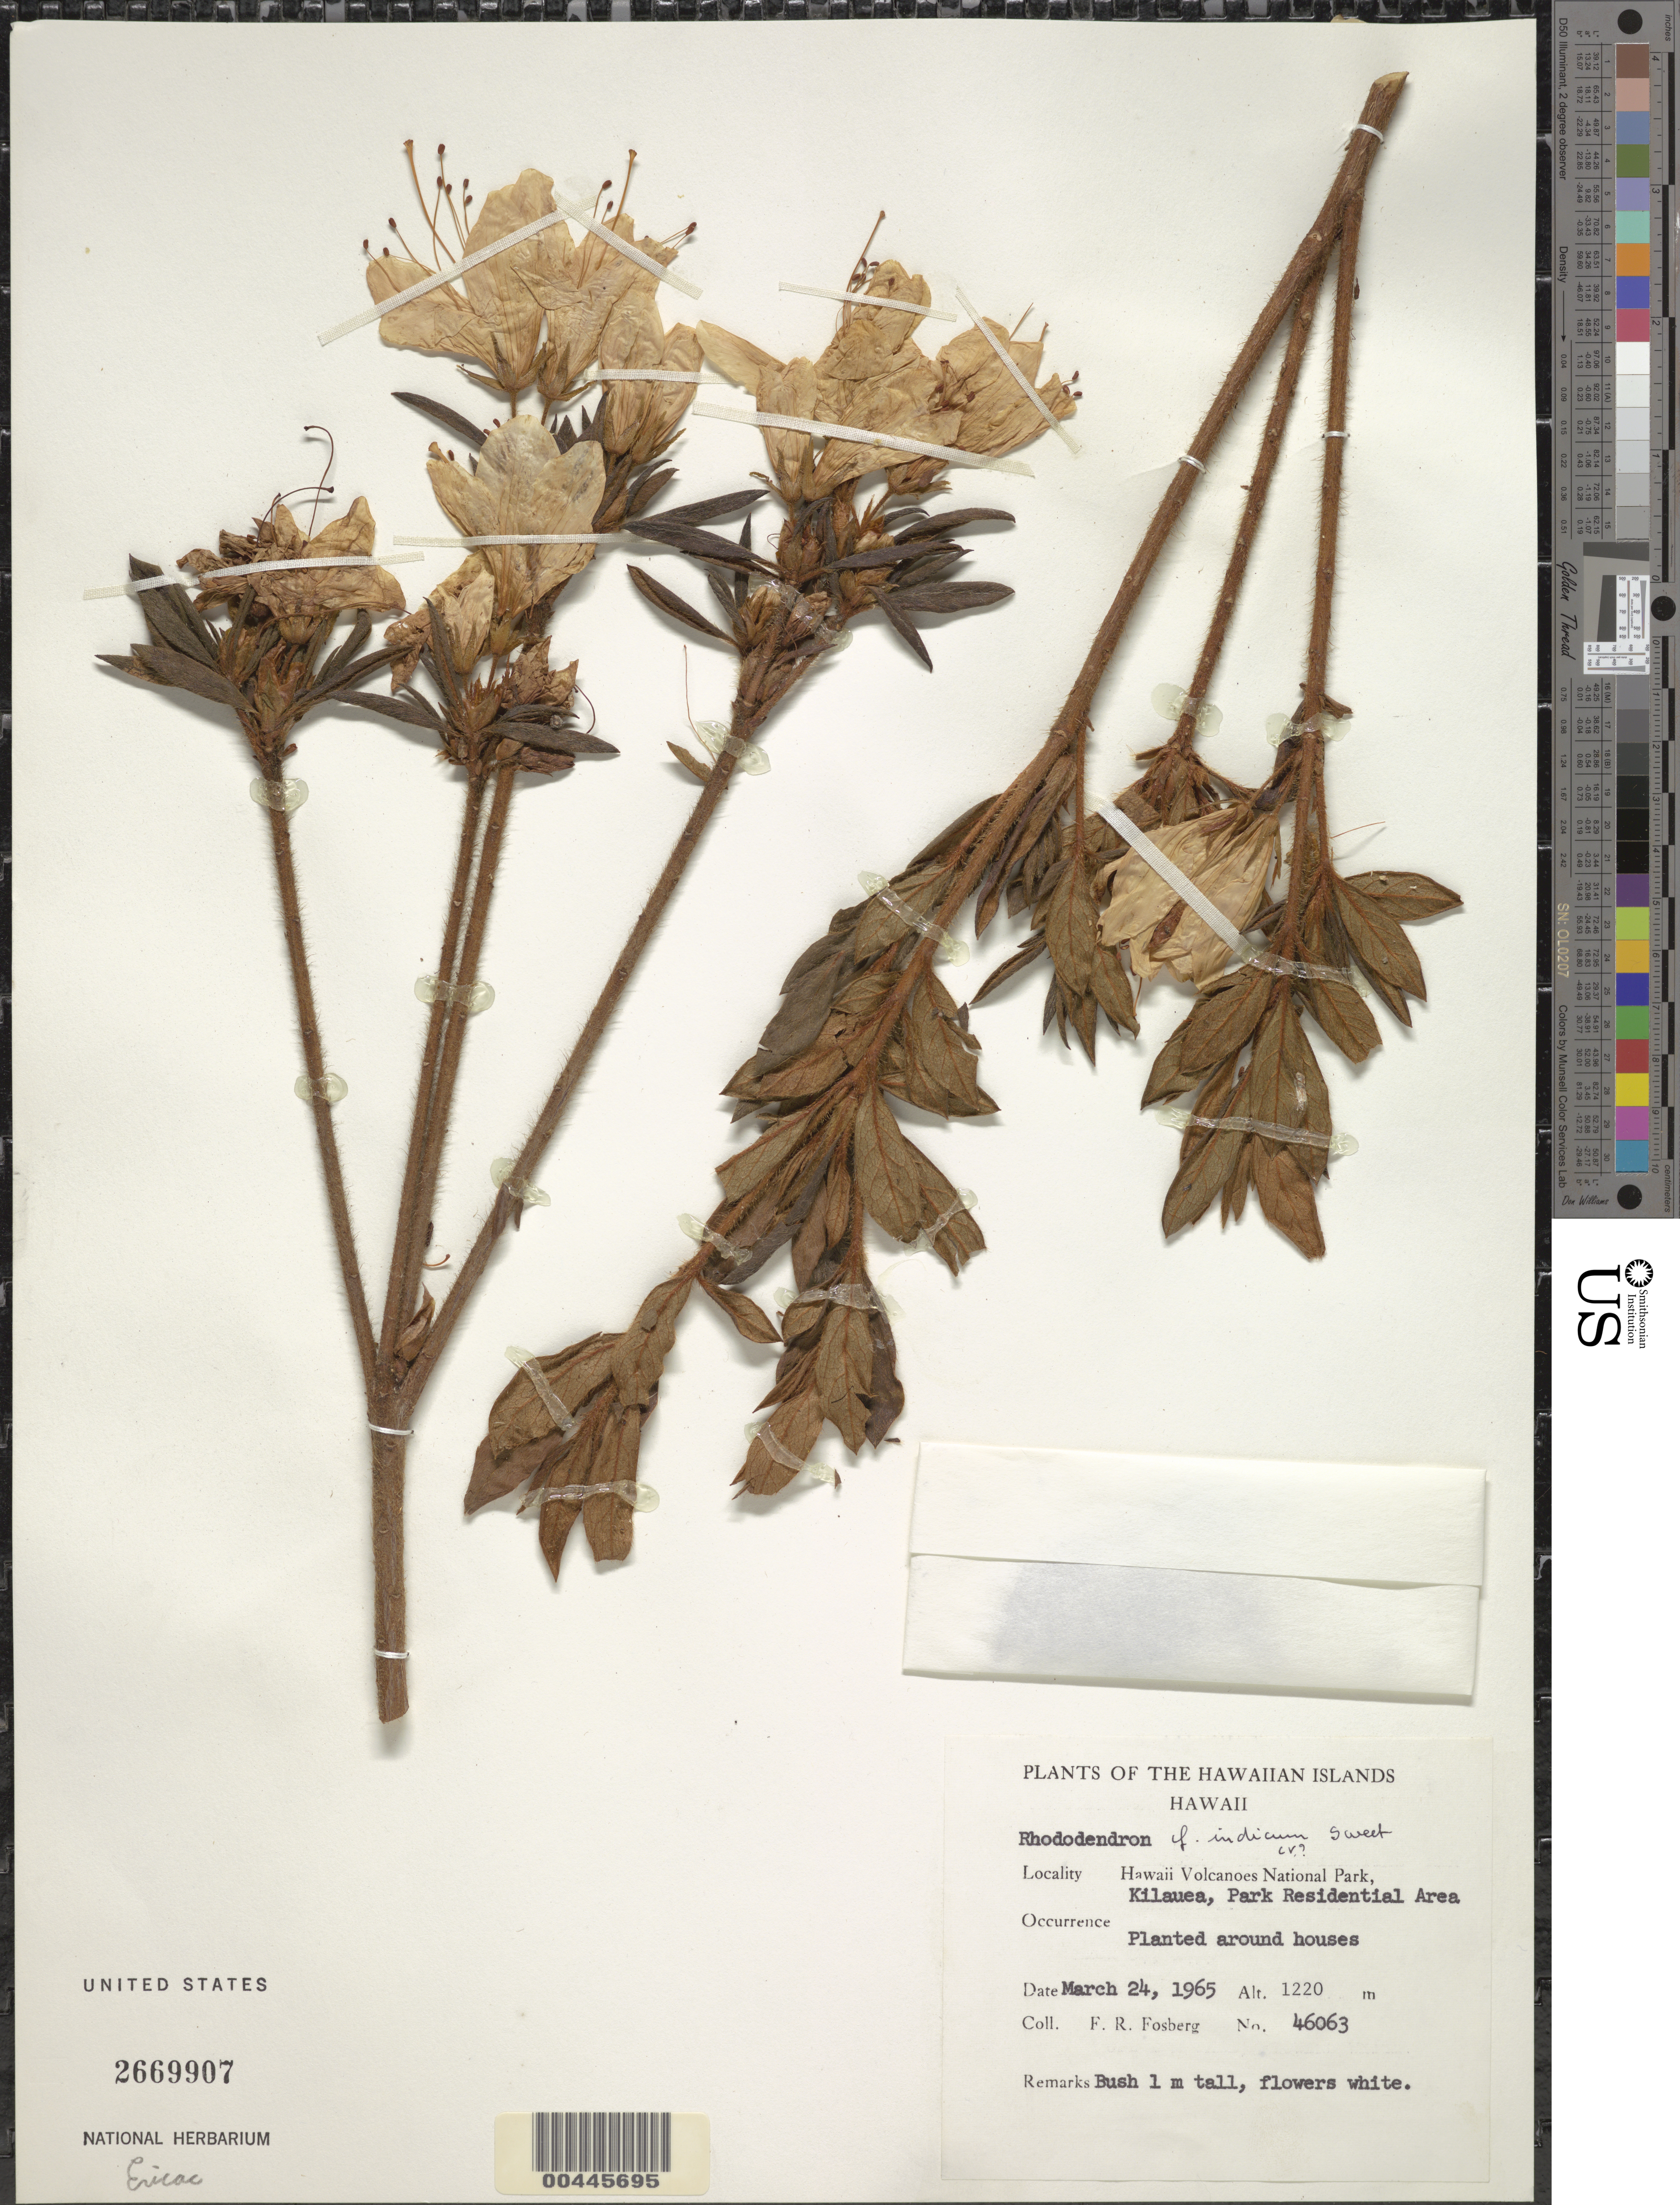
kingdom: Plantae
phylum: Tracheophyta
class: Magnoliopsida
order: Ericales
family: Ericaceae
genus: Rhododendron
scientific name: Rhododendron indicum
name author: (L.) Sweet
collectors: F. R. Fosberg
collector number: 46063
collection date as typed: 24 Mar 1965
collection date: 1965-03-24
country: United States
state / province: Hawaii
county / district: Hawaii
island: Hawaii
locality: Hawaii Volcanoes National Park, Kilauea, Park Residential Area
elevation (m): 1220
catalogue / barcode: US 2669907